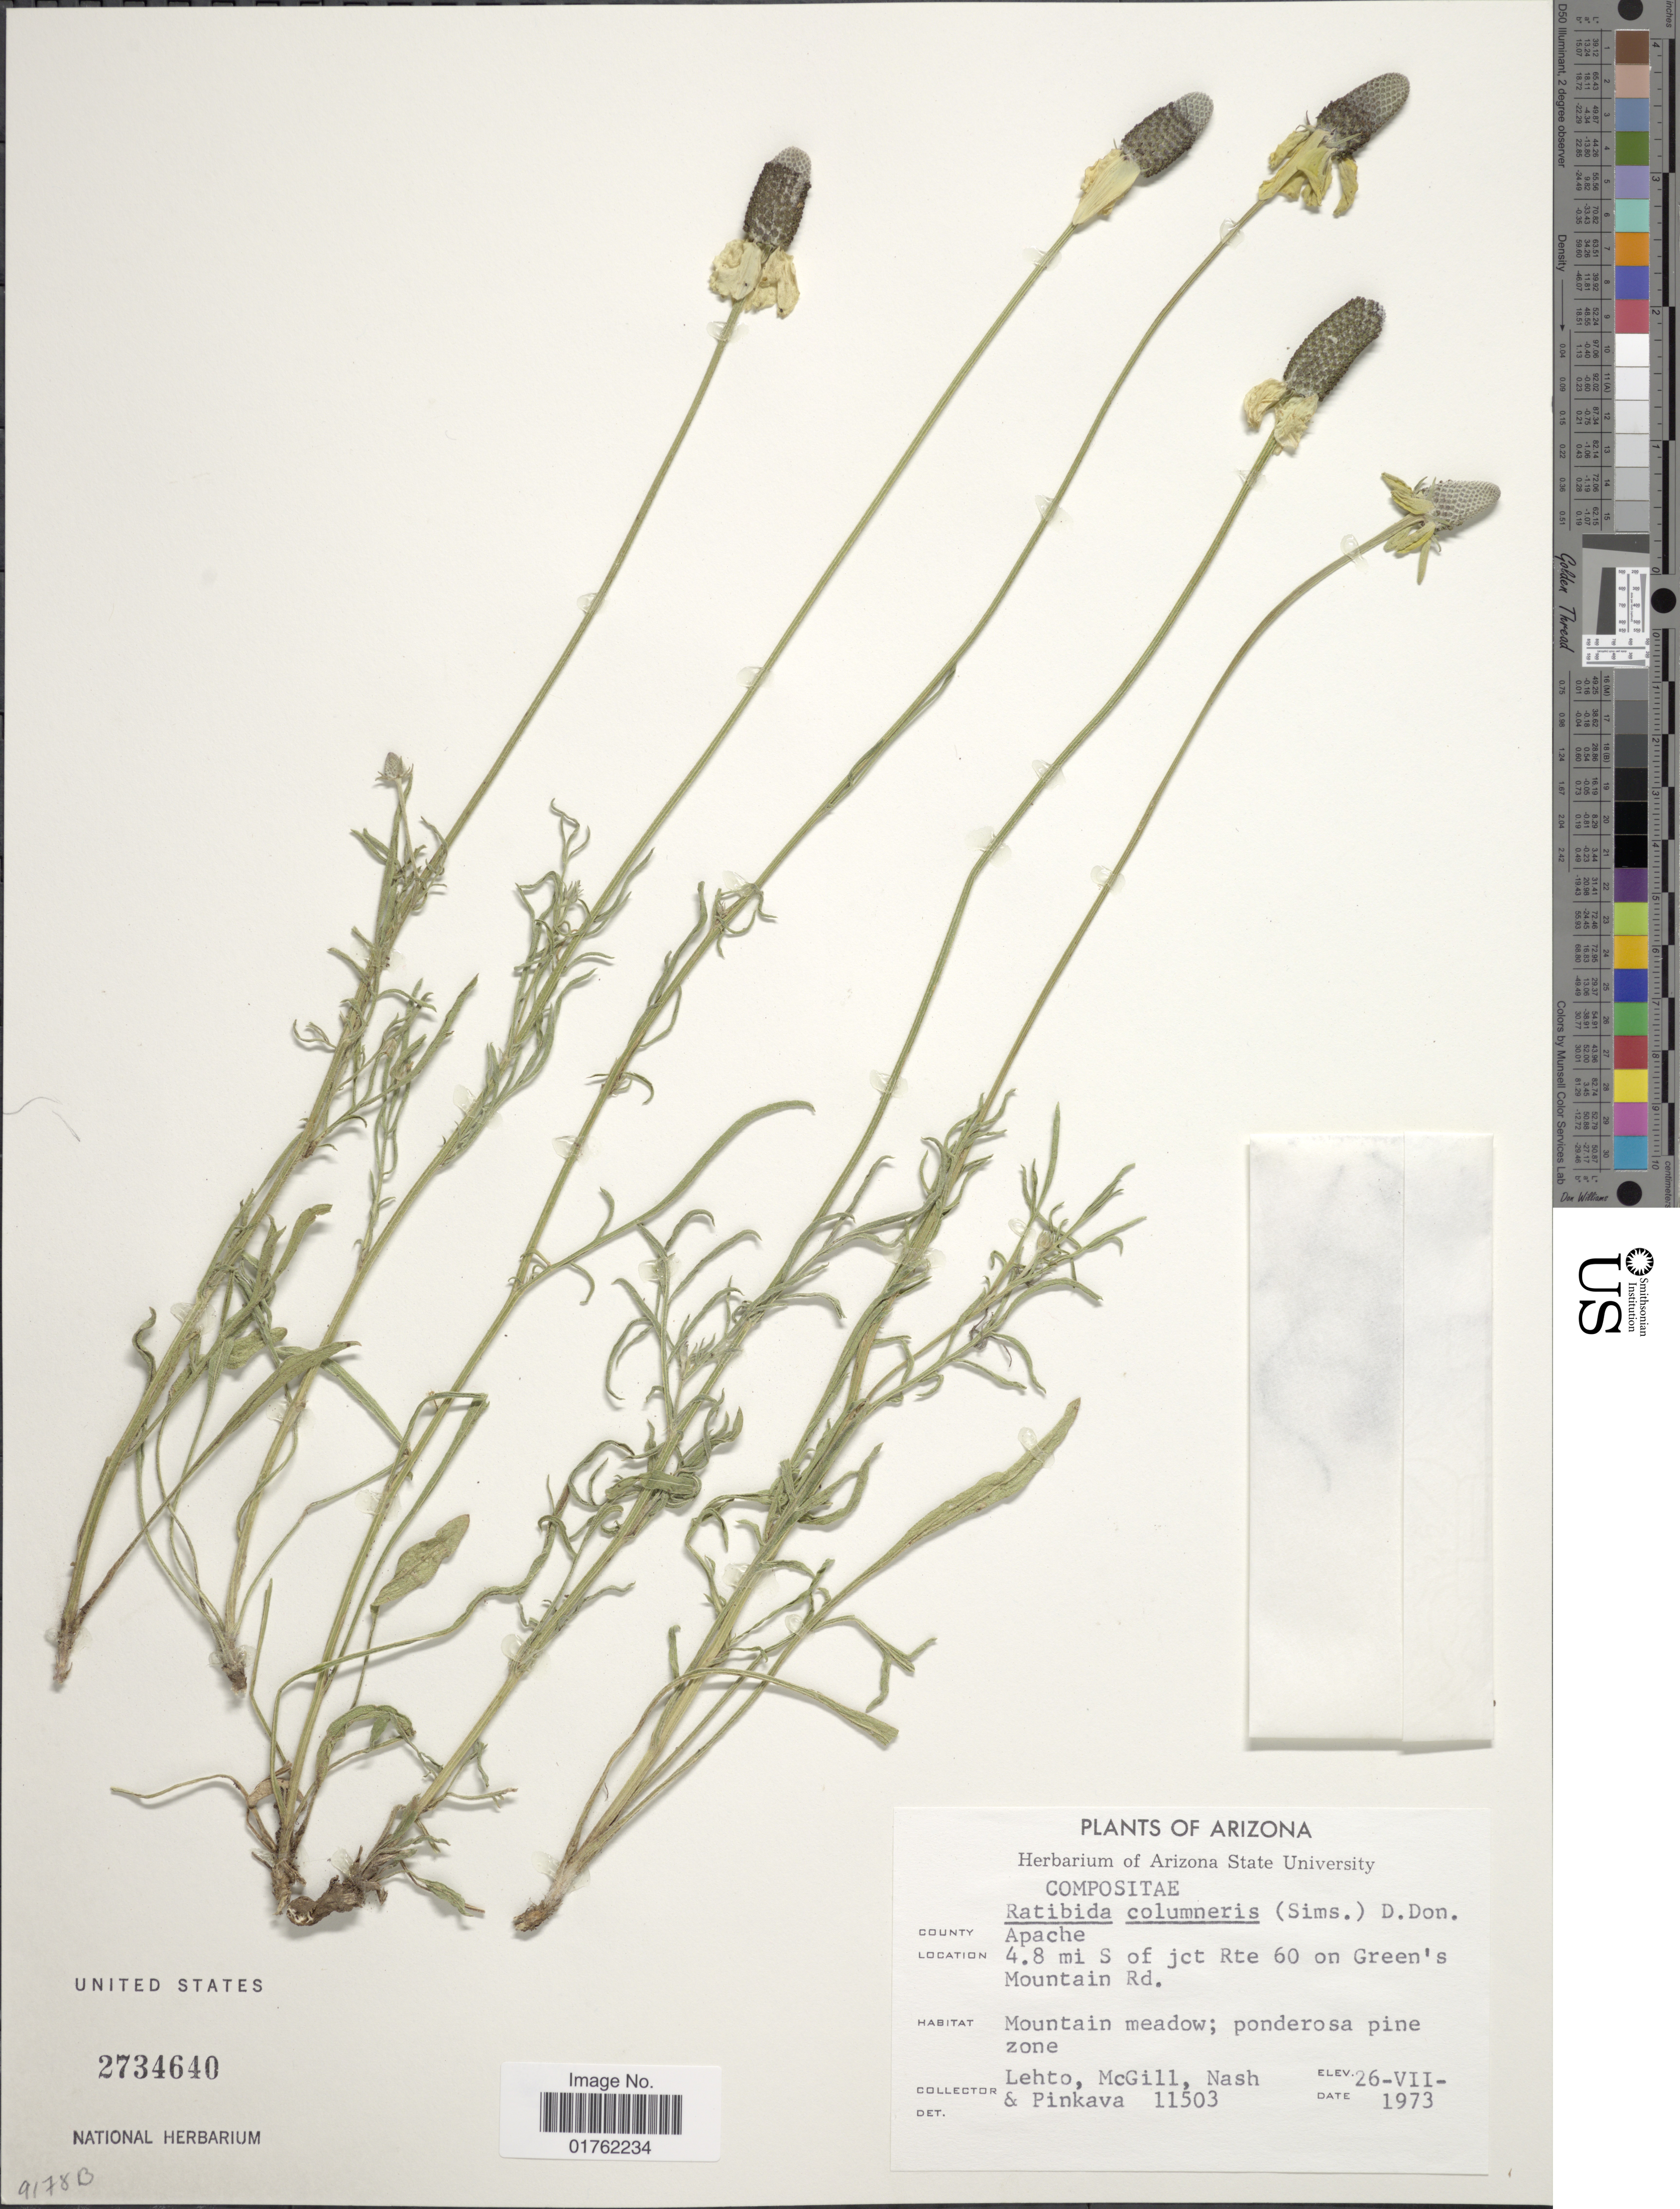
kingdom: Plantae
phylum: Tracheophyta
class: Magnoliopsida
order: Asterales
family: Asteraceae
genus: Ratibida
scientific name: Ratibida columnaris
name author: (Pursh) D. Don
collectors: -. Lehto, -. McGill, -- Nash & -. Pinkava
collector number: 11503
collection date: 1973-07-26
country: United States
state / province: Arizona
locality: County: Apache, 4.8 mi S of jct Rte 60 on Green's Mountain Rd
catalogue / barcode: US 2734640